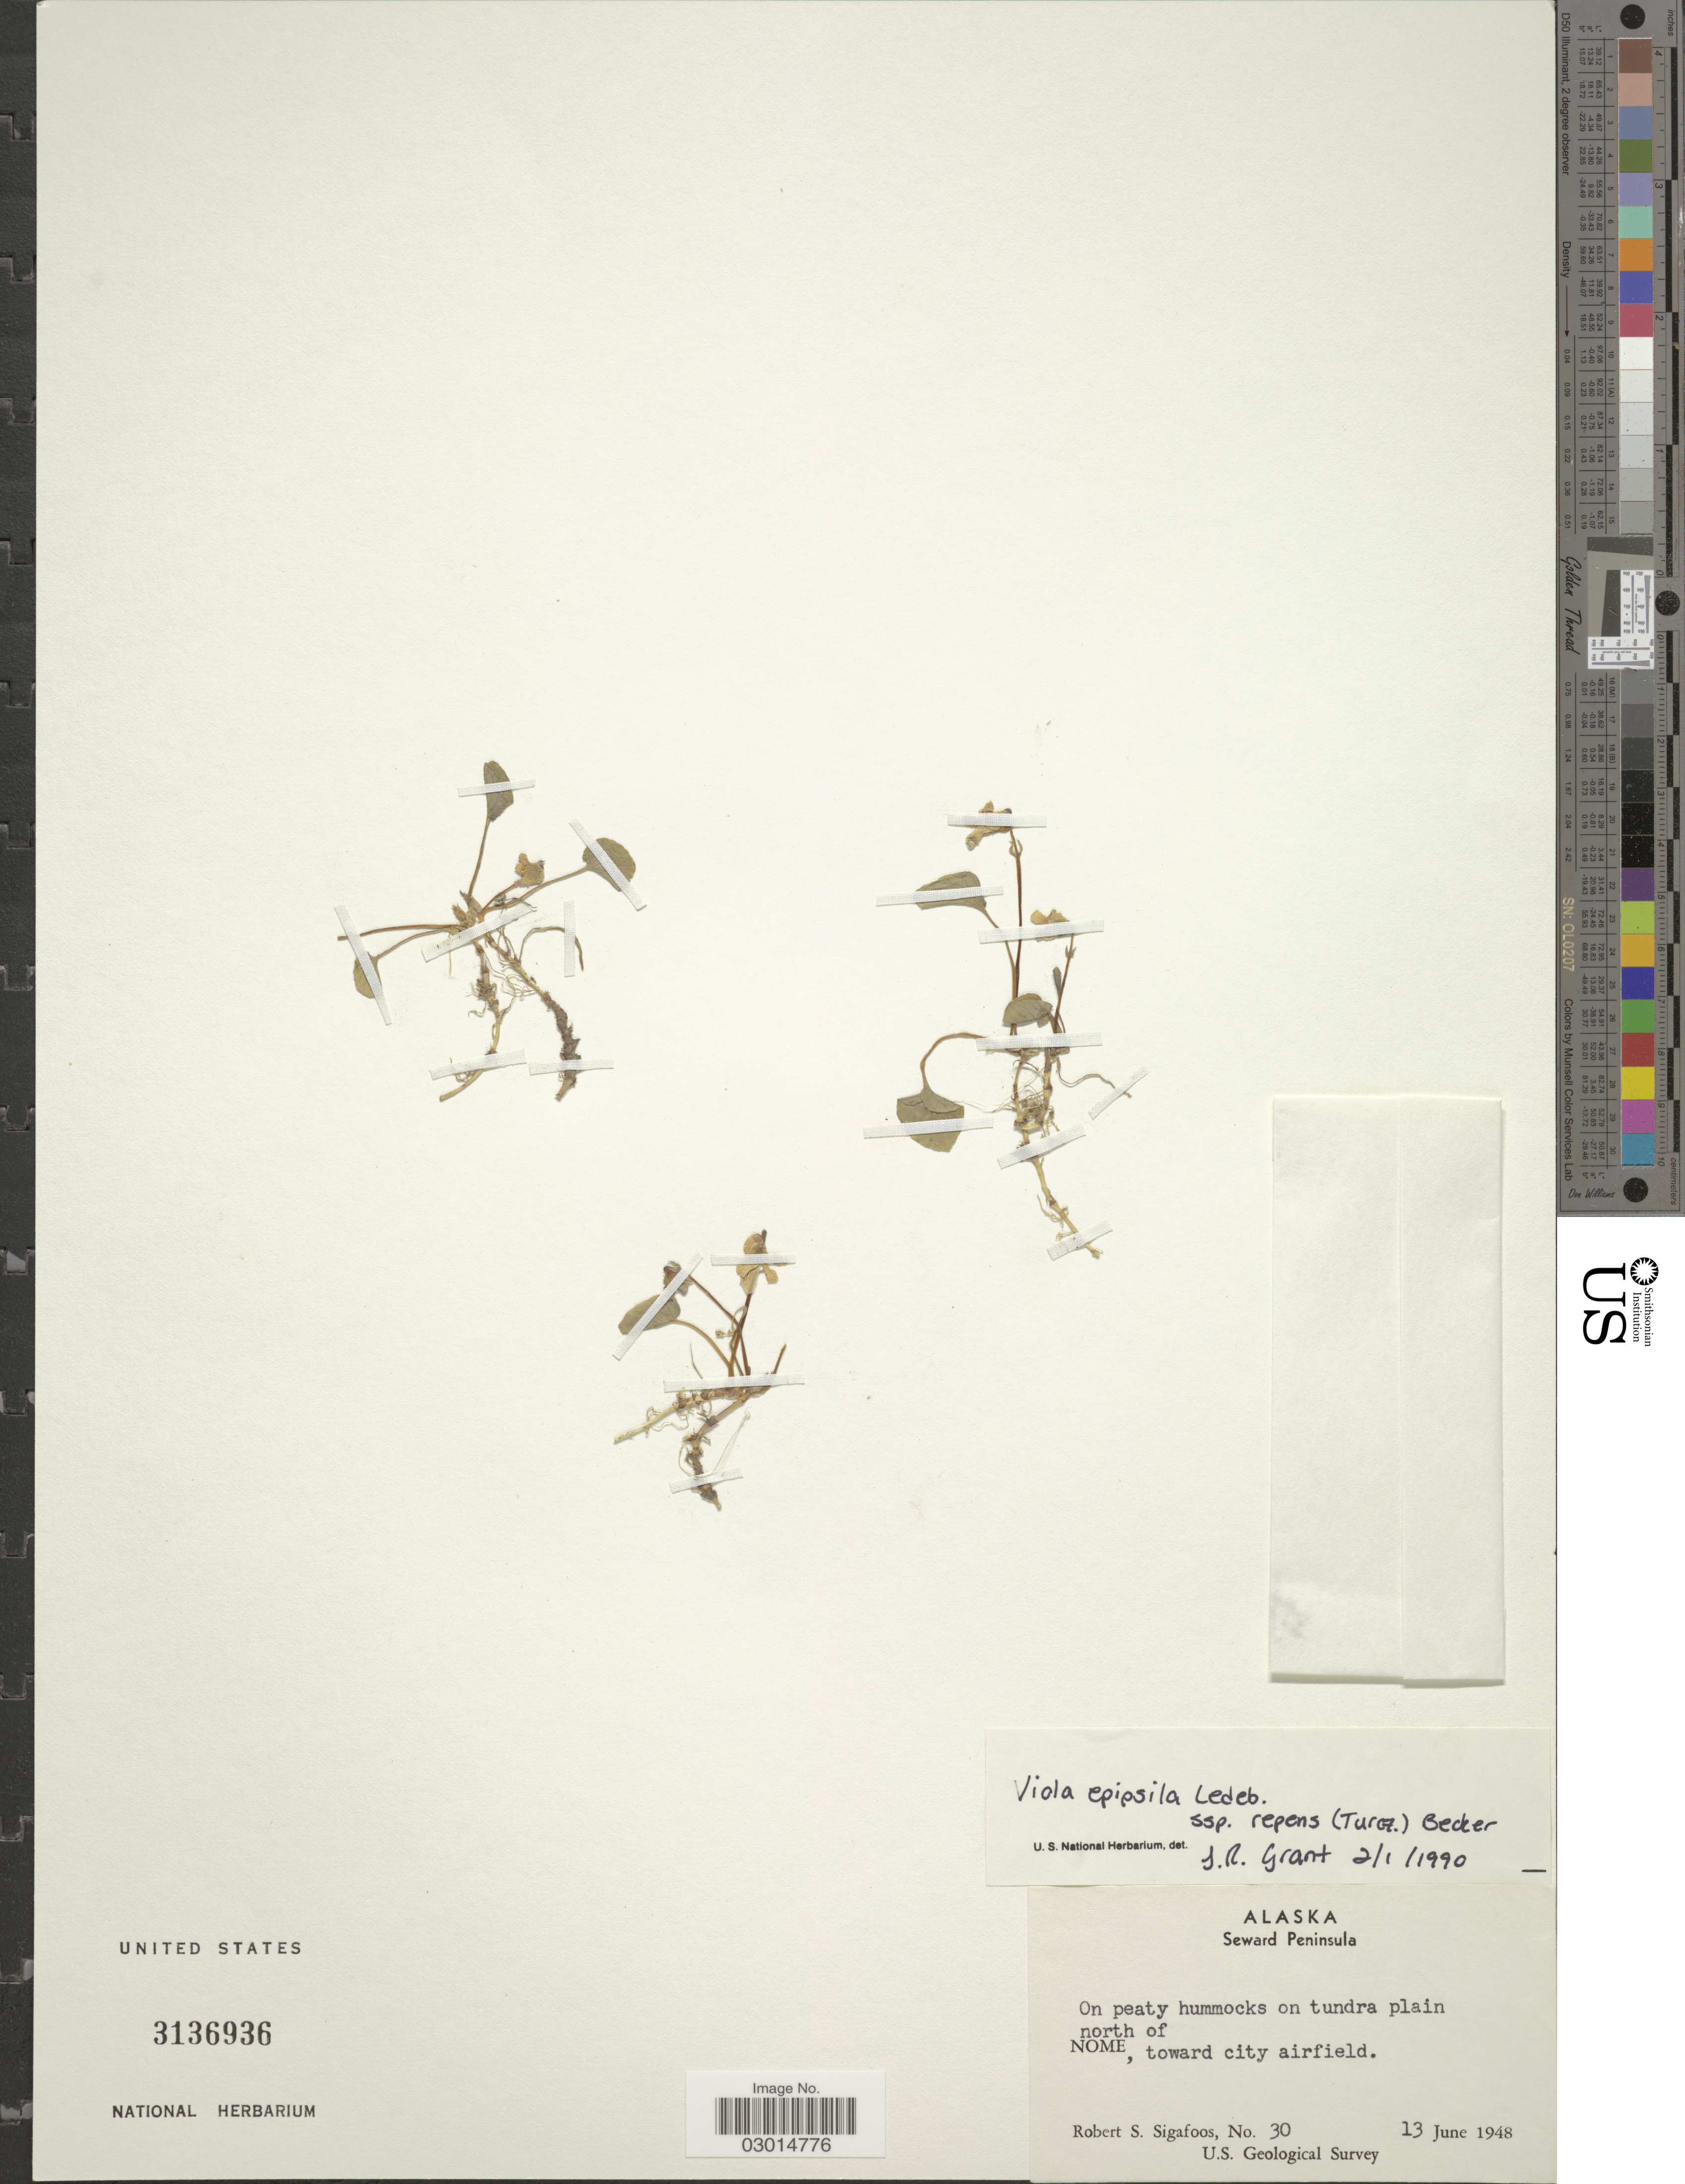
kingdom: Plantae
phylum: Tracheophyta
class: Magnoliopsida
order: Malpighiales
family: Violaceae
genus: Viola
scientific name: Viola epipsila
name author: Ledeb.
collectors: R. Sigafoos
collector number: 30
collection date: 1948-06-13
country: United States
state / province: Alaska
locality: Seward Peninsula. On peaty hummocks on tundra plain north of Nome, toward city airfield.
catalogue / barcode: US 3136936